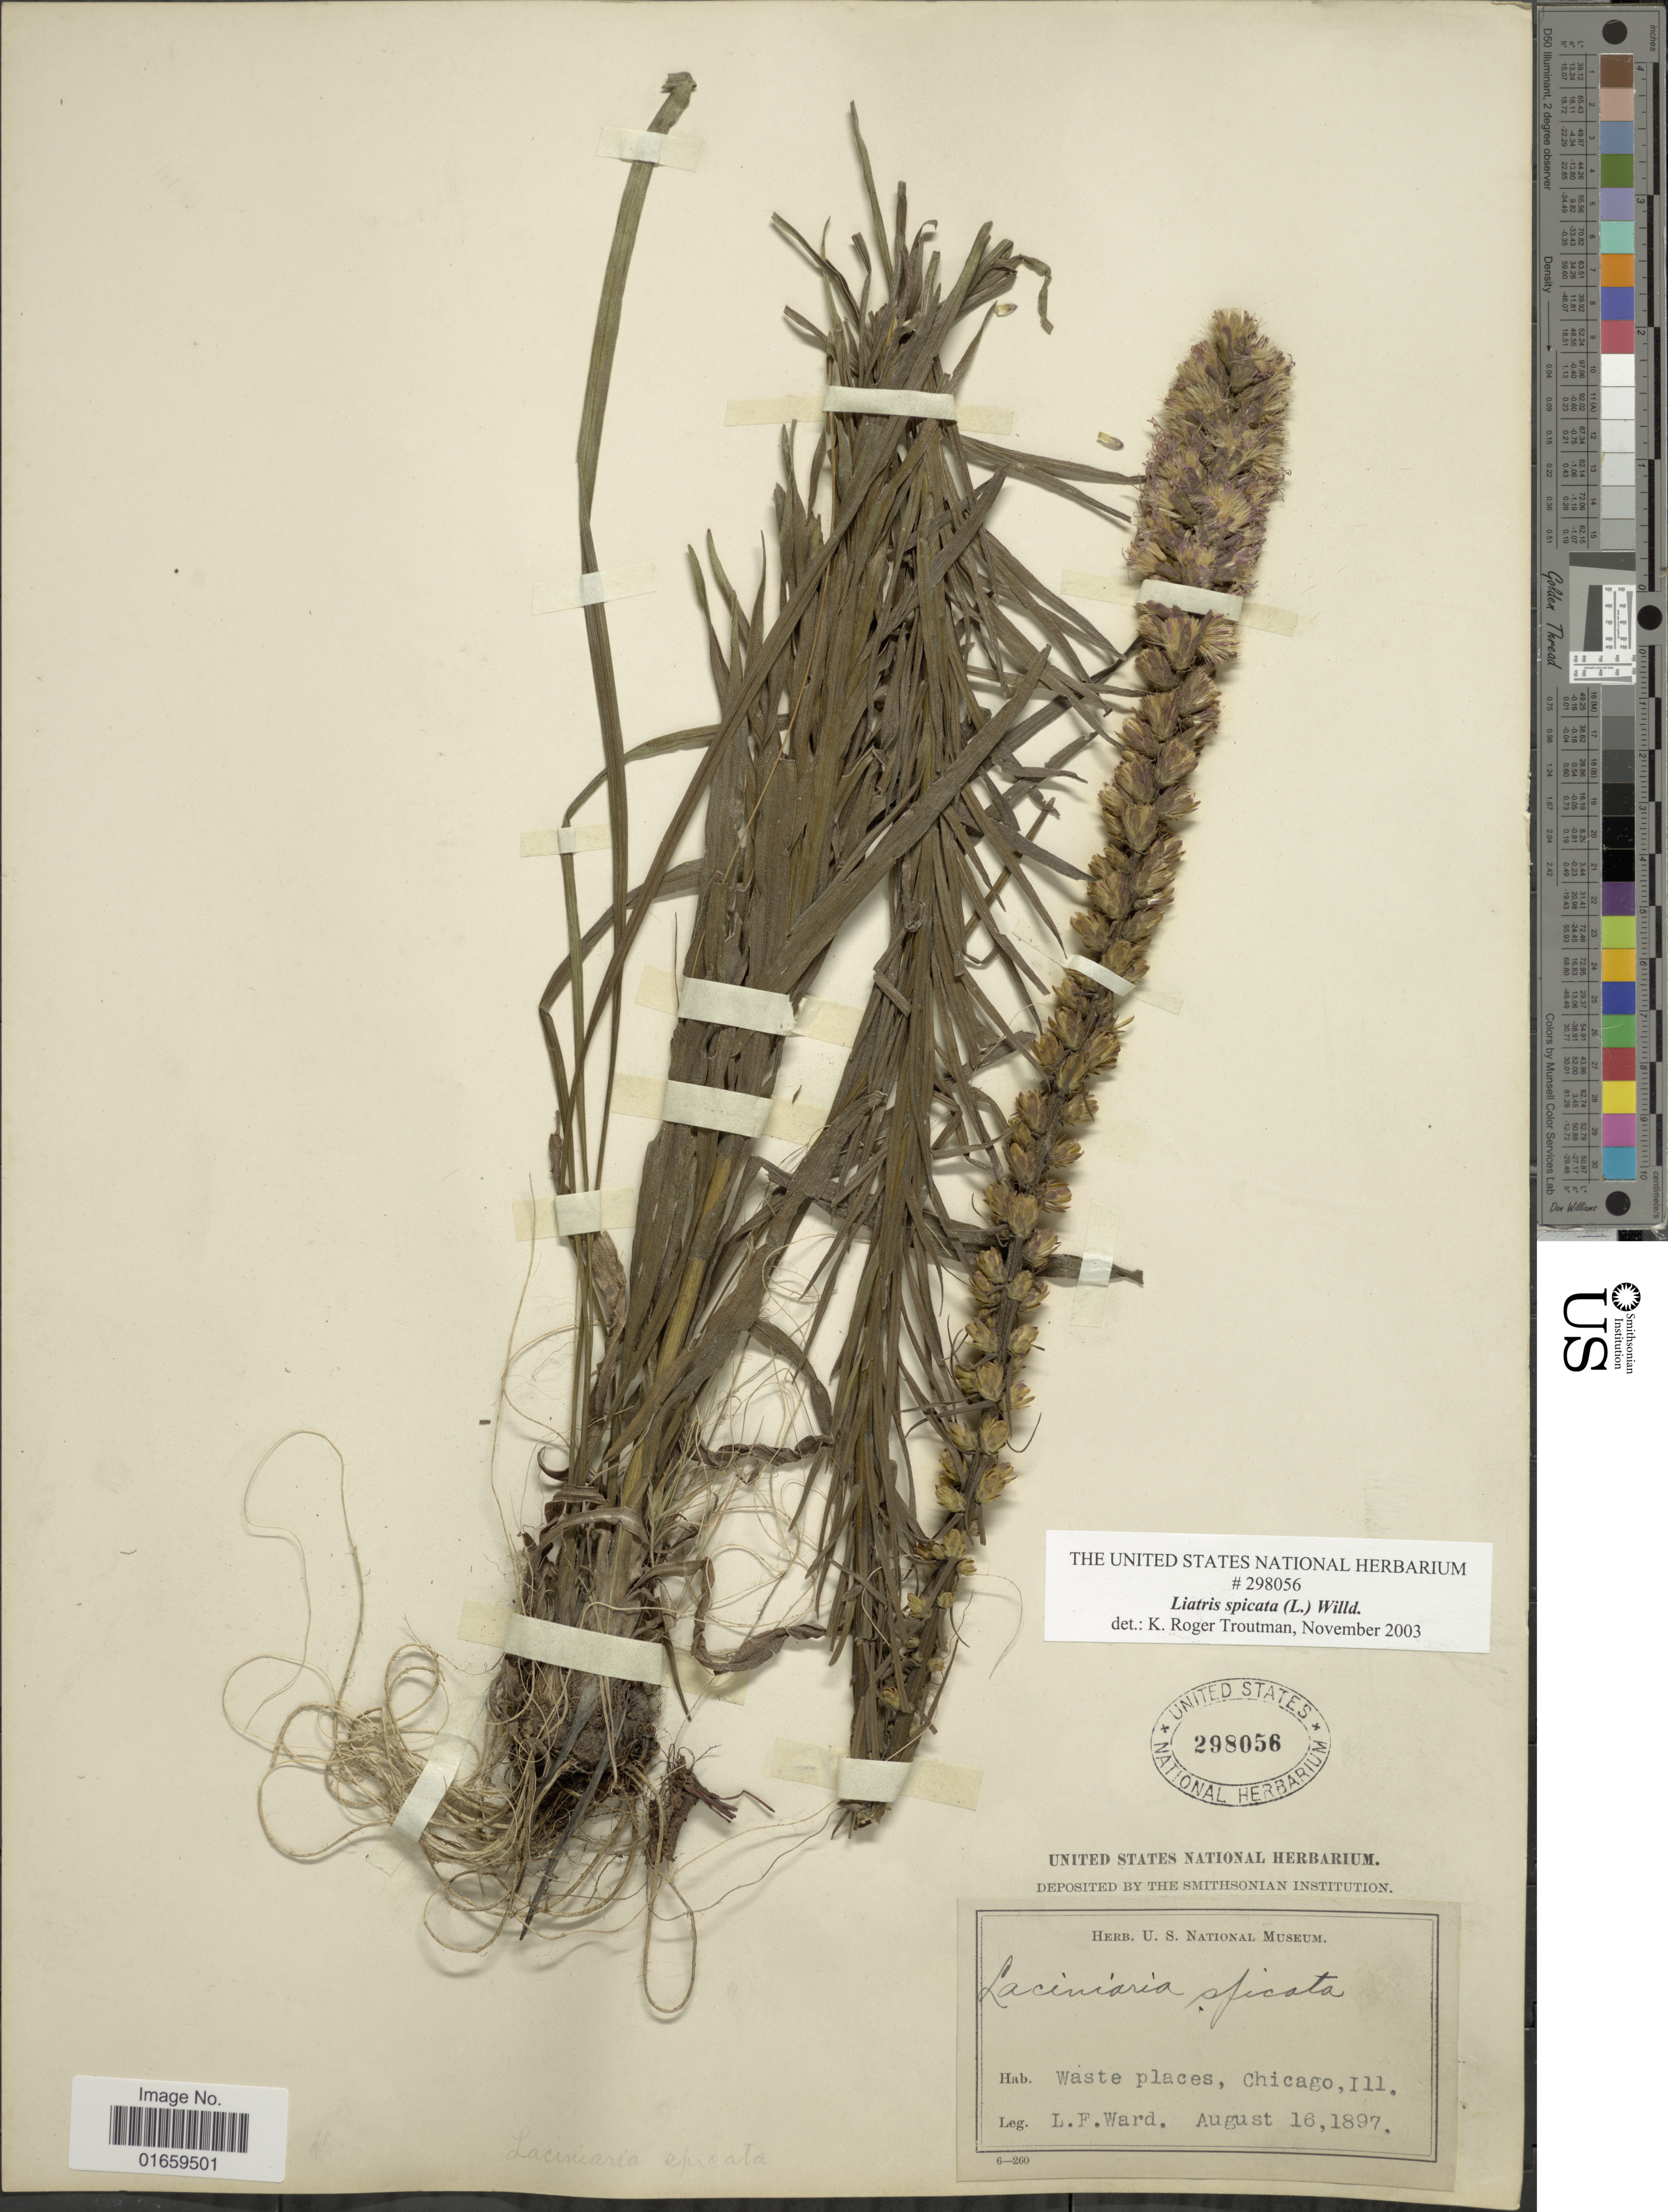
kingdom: Plantae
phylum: Tracheophyta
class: Magnoliopsida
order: Asterales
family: Asteraceae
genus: Liatris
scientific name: Liatris spicata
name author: (L.) Willd.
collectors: L. Ward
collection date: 1897-08-16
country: United States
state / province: Illinois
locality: Waste places, Chicago, Ill.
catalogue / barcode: US 298056